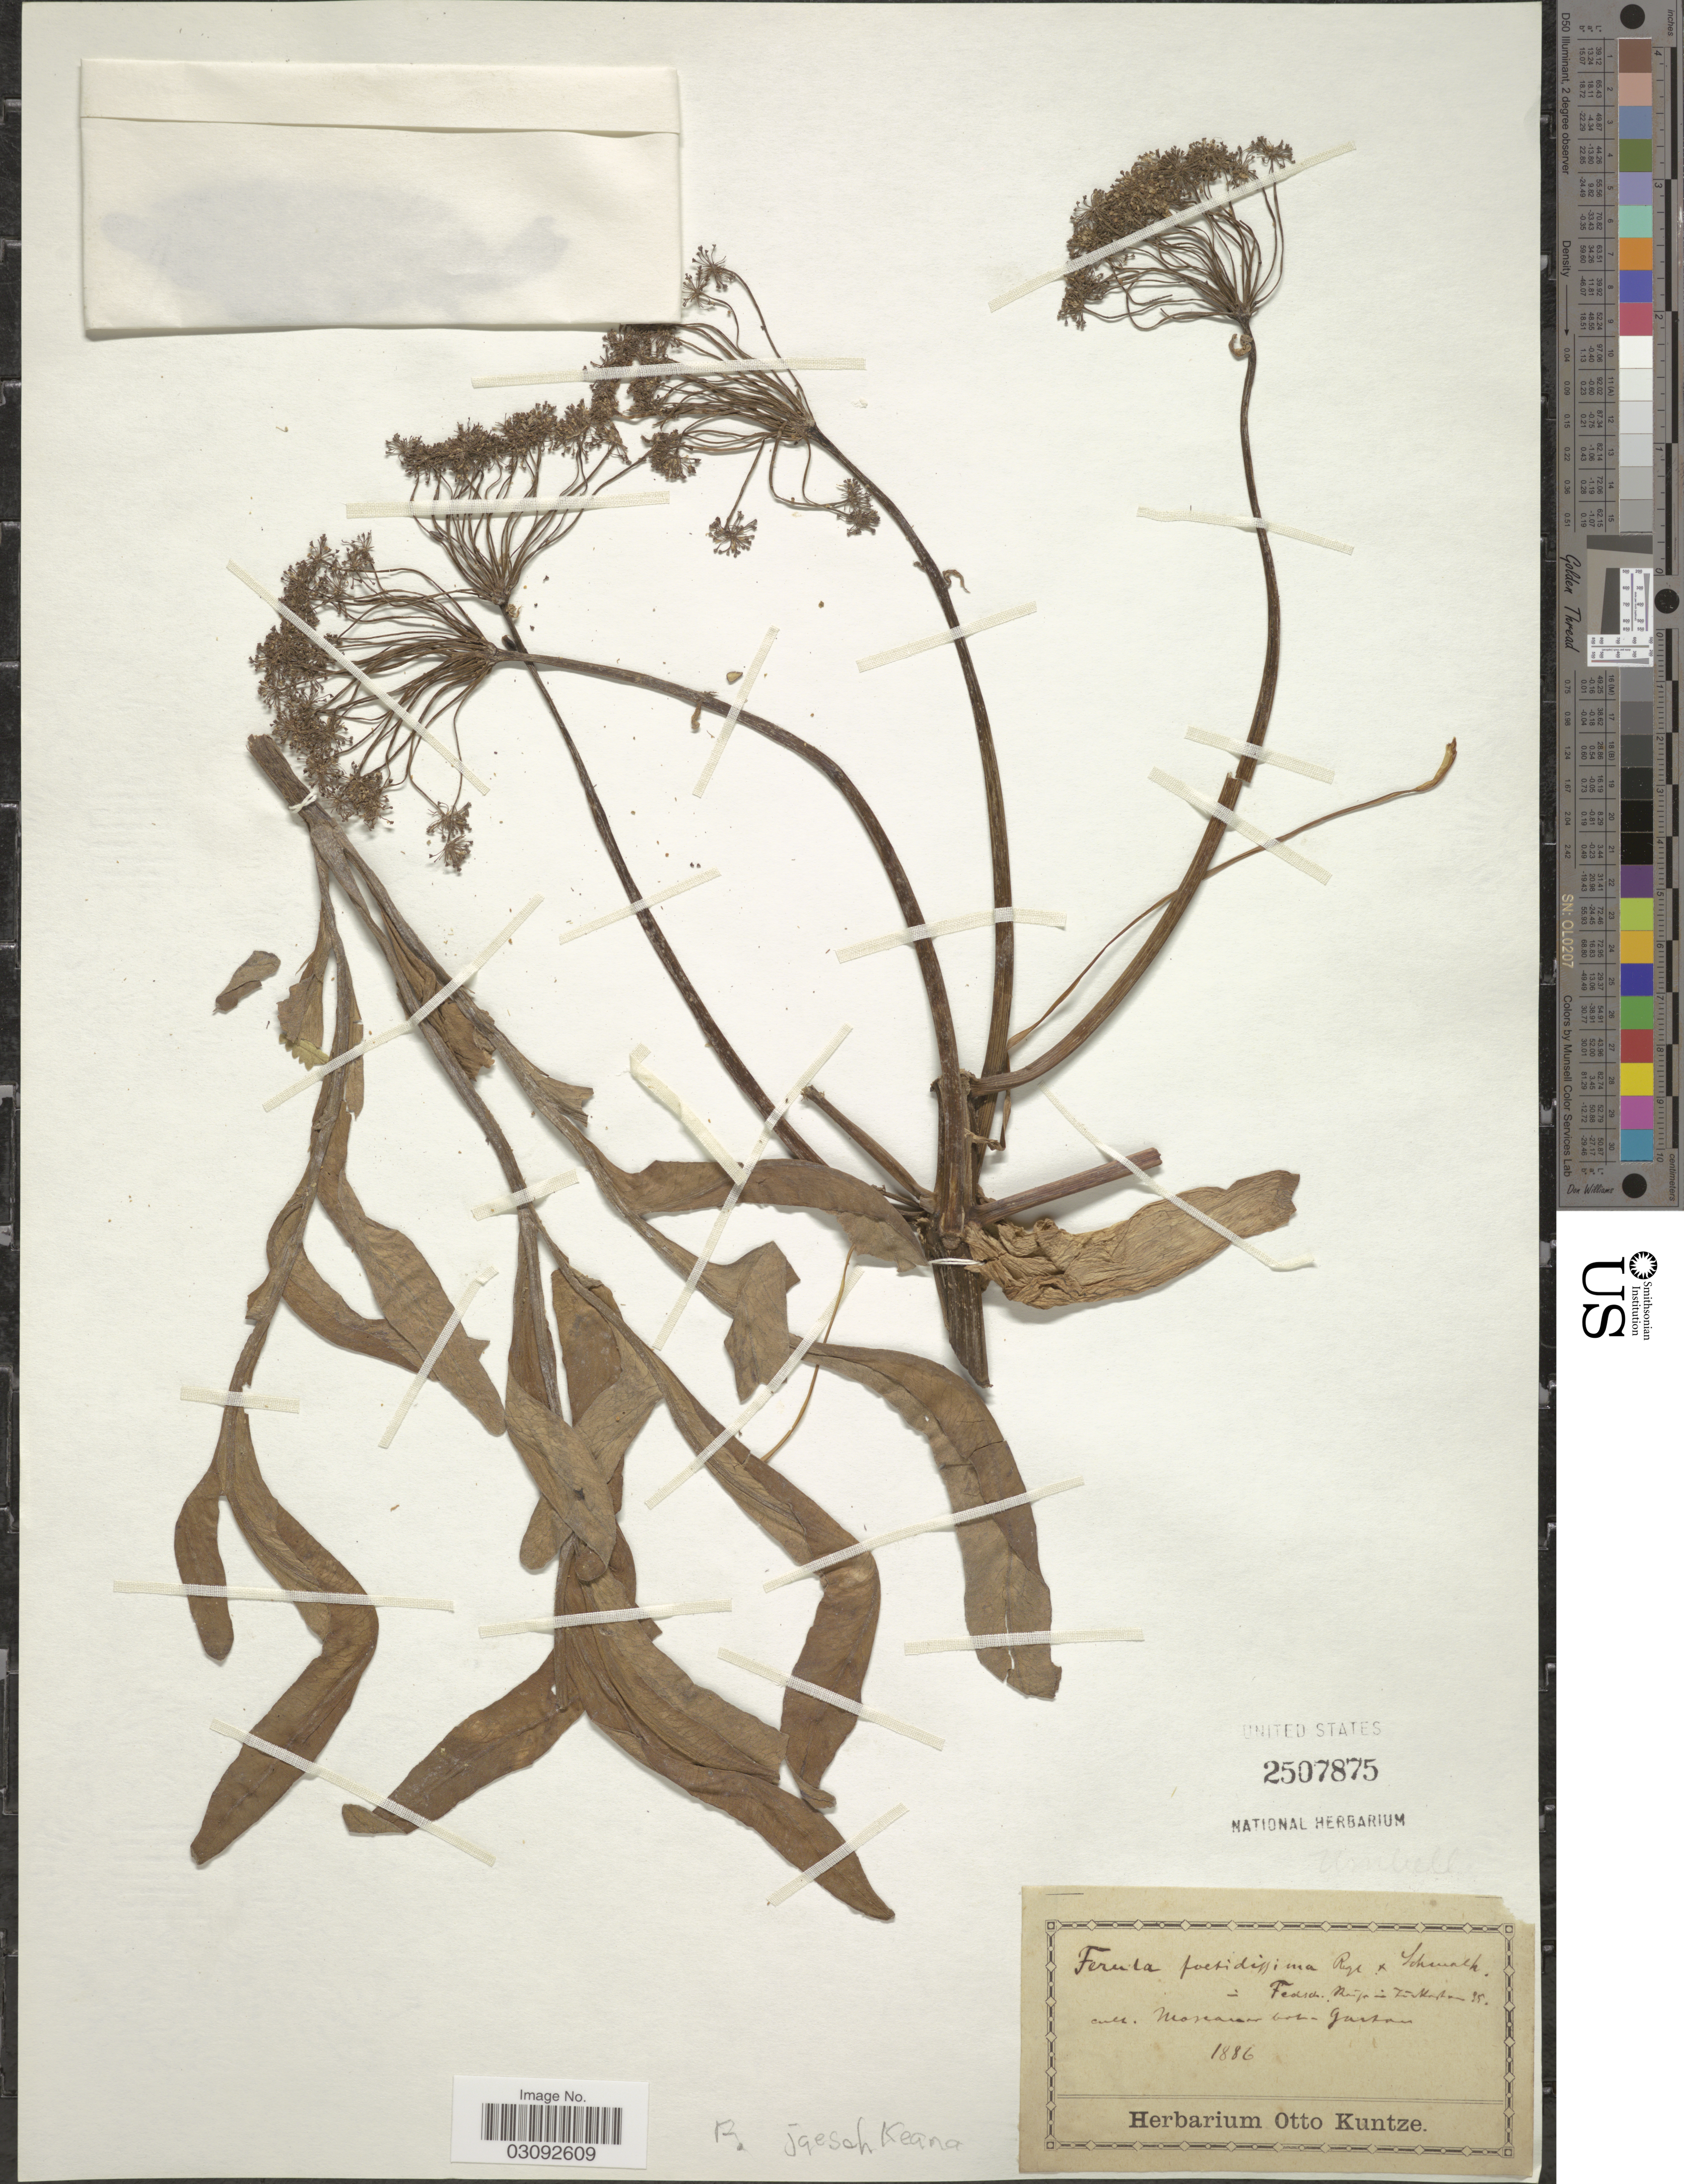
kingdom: Plantae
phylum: Tracheophyta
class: Magnoliopsida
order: Apiales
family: Apiaceae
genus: Ferula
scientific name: Ferula jaeschkeana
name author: Vatke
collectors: ex herb. Otto Kuntze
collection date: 1886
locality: Mossanaw bei Garten. [interpreted]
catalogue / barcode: US 2507875